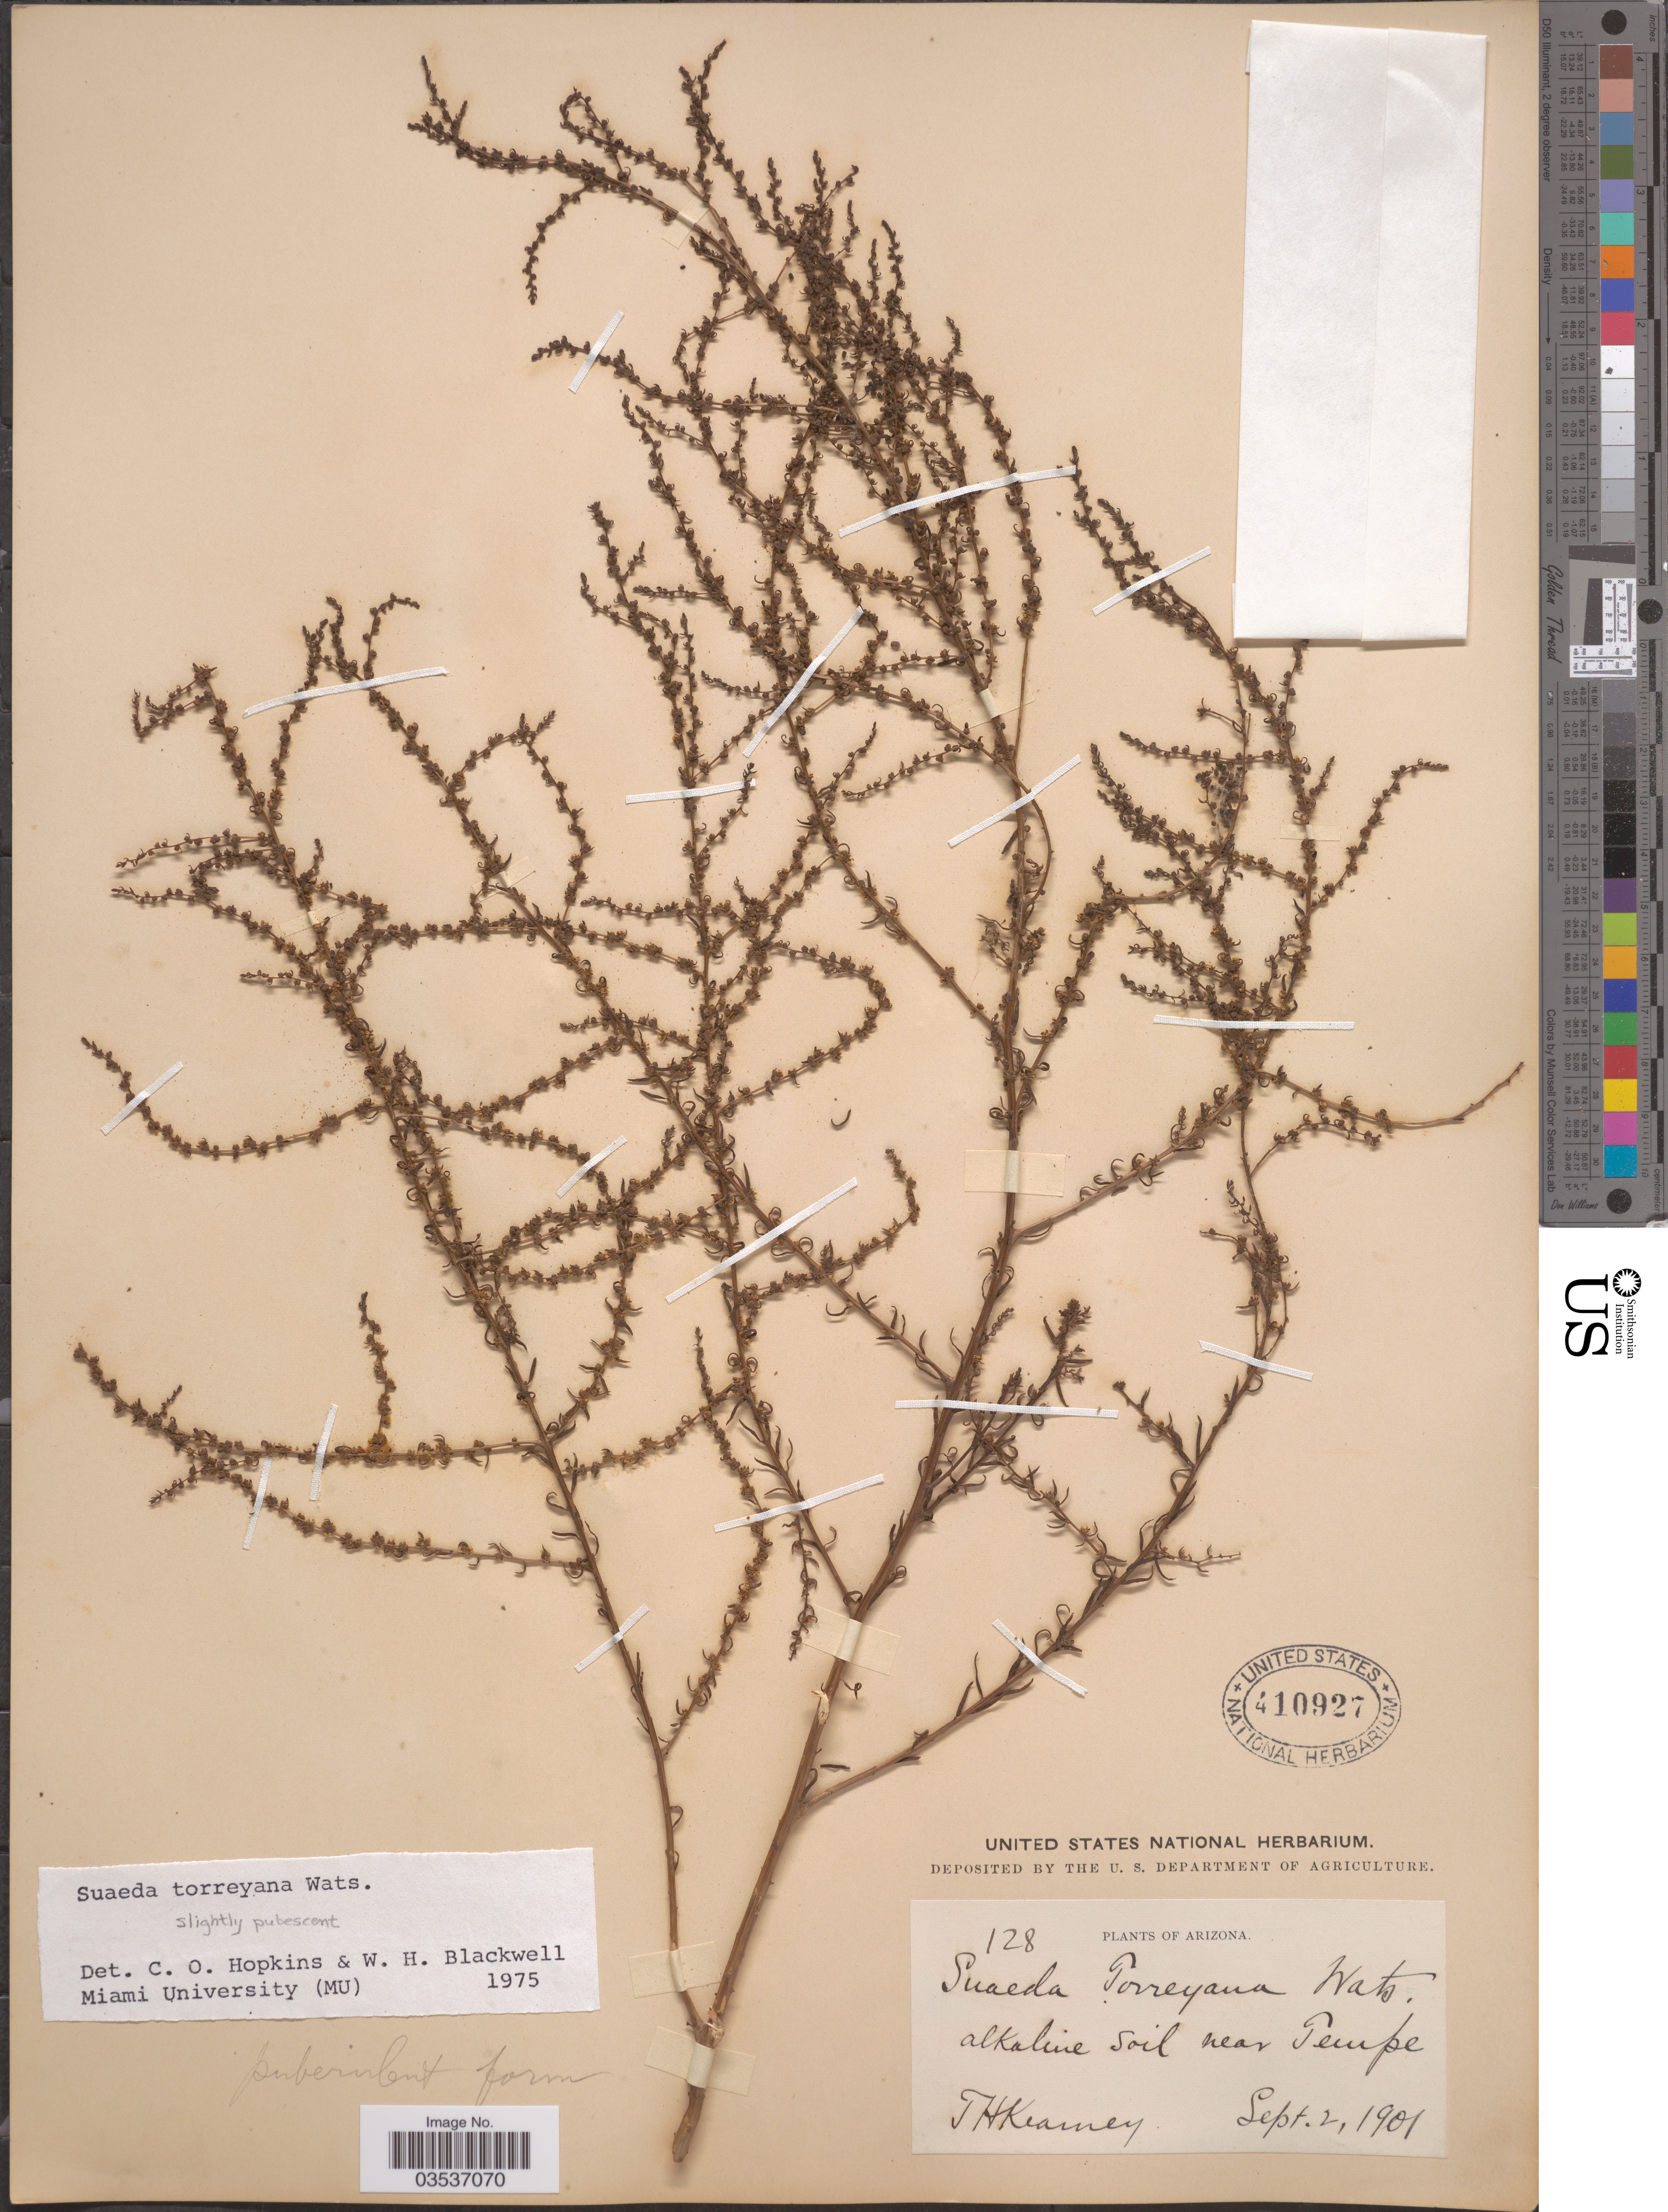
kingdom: Plantae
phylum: Tracheophyta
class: Magnoliopsida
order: Caryophyllales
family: Amaranthaceae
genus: Suaeda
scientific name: Suaeda torreyana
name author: S. Watson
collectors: T. H. Kearney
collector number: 128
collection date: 1901-09-02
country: United States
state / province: Arizona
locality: Near Tempe.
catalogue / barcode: US 410927